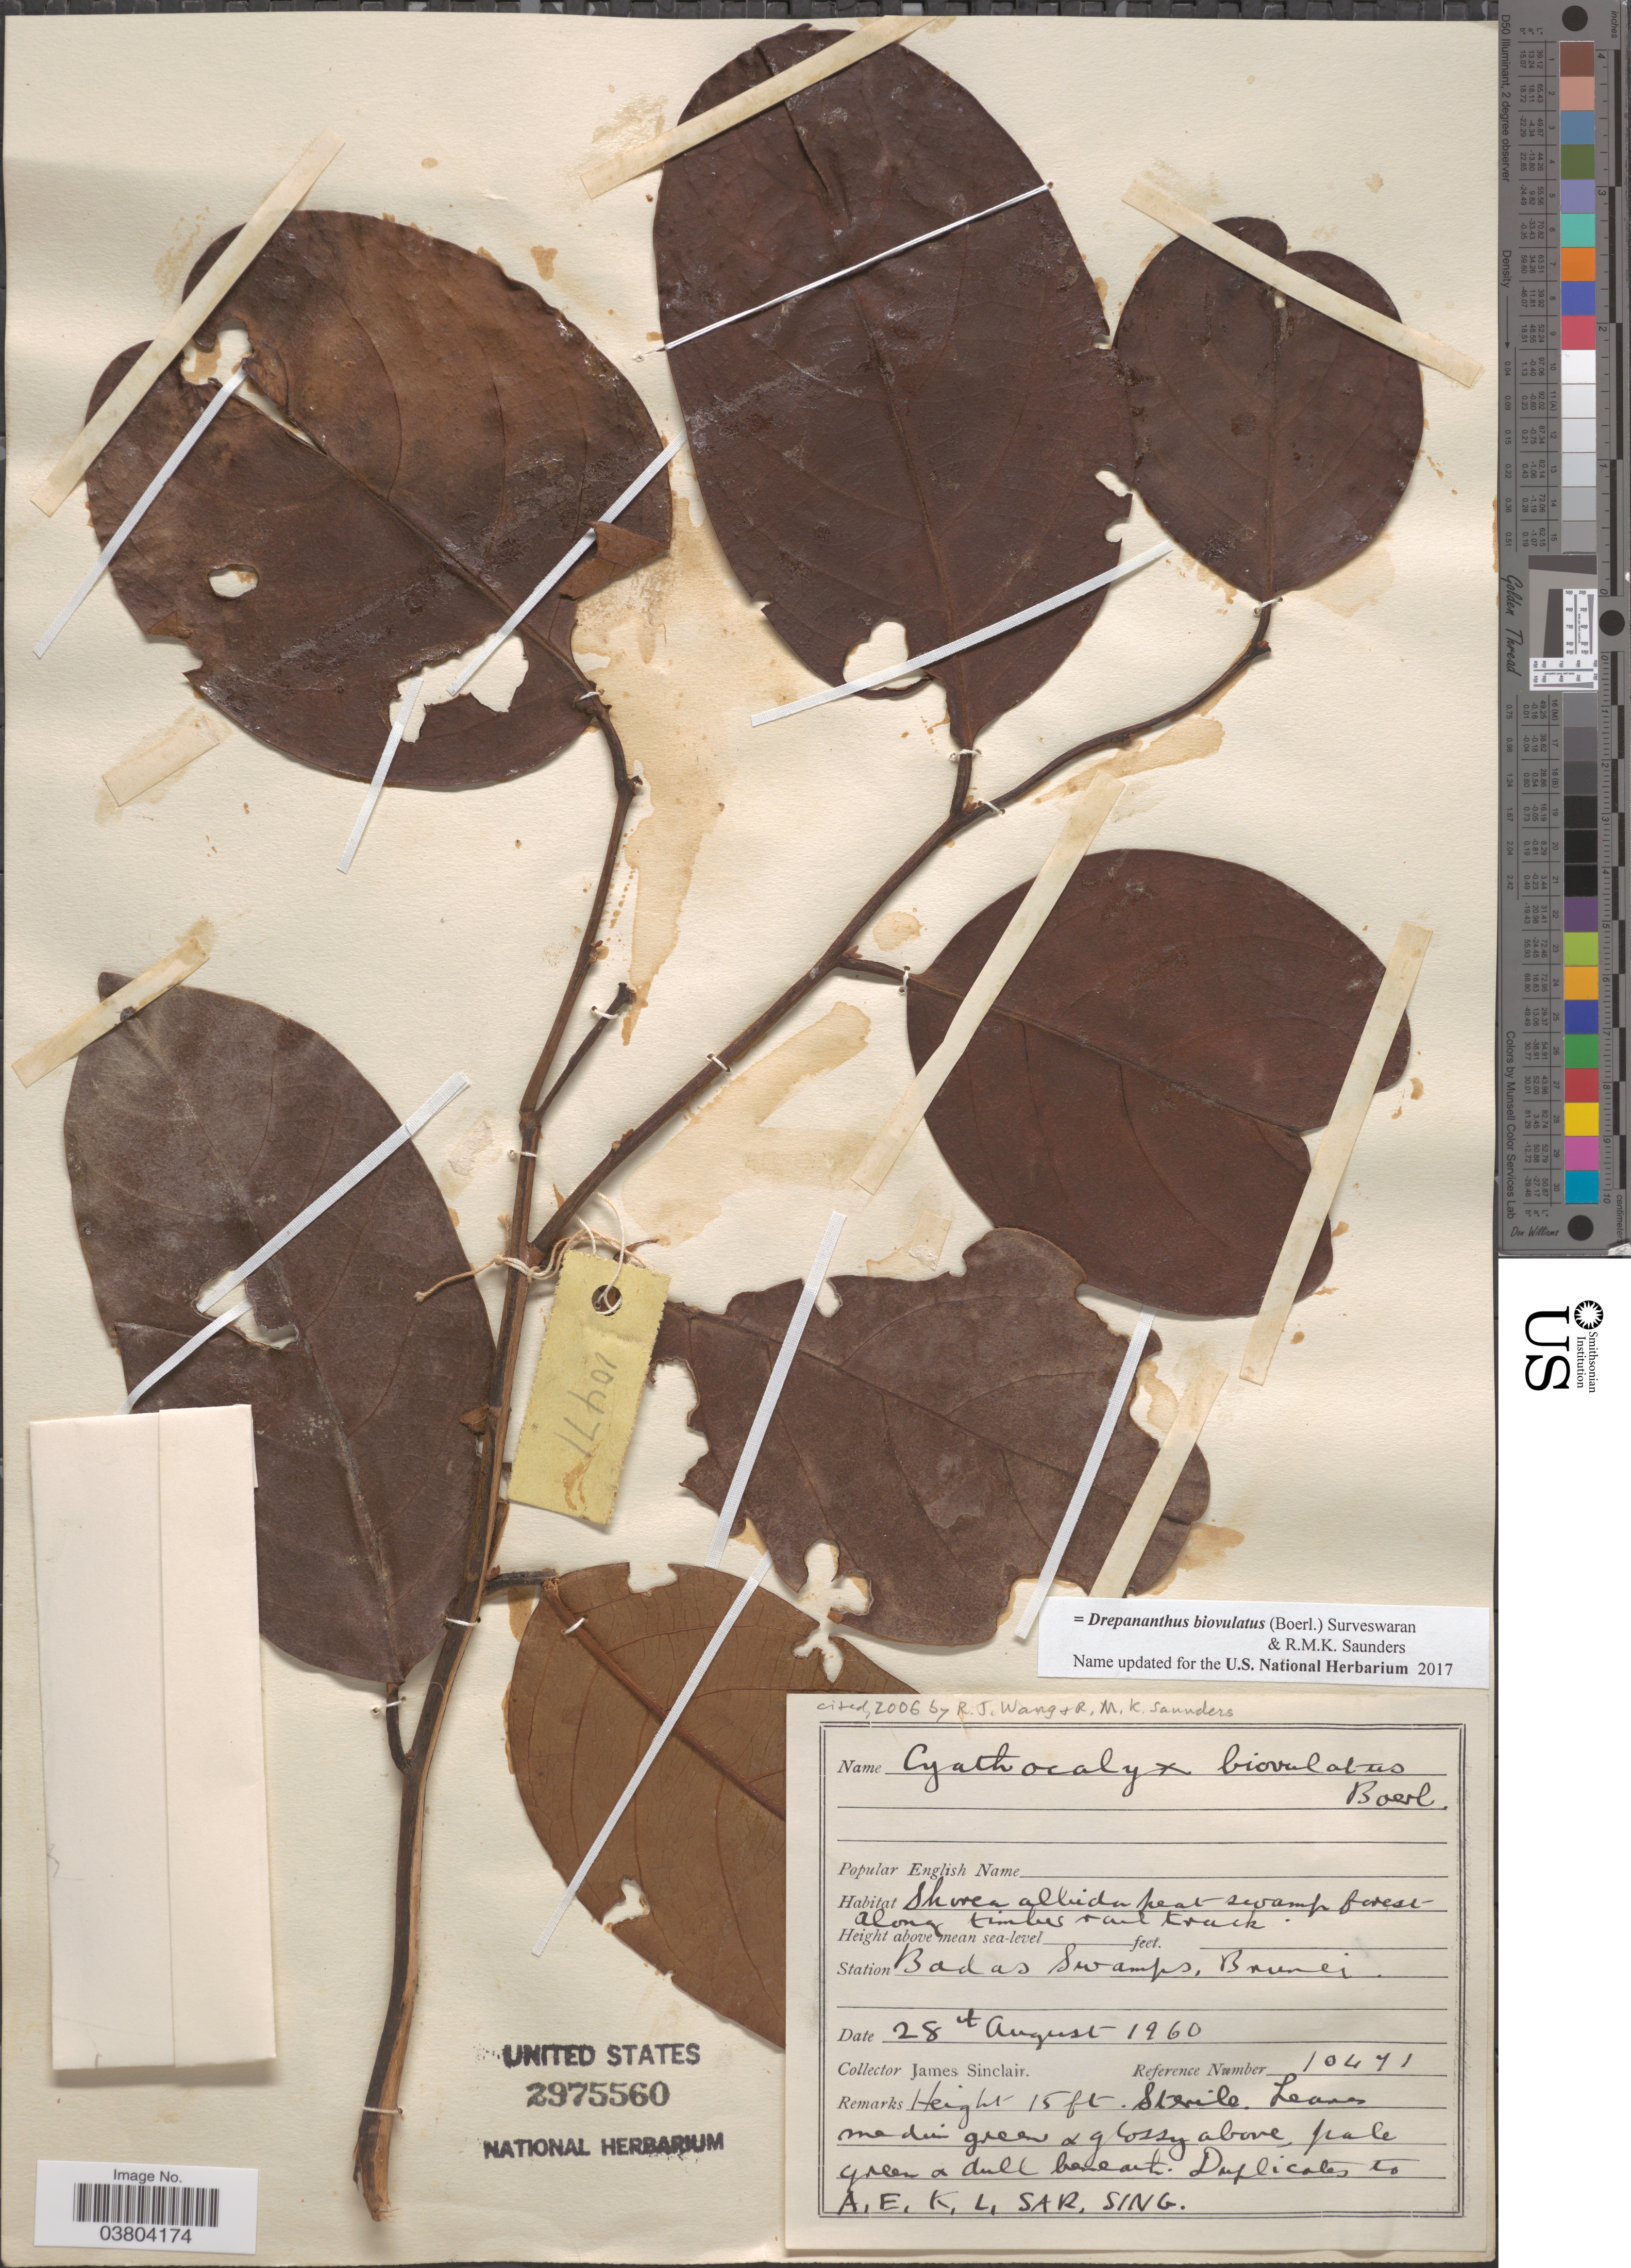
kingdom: Plantae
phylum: Tracheophyta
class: Magnoliopsida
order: Magnoliales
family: Annonaceae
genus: Drepananthus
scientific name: Drepananthus biovulatus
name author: (Boerl.) Surveswaran & R.M.K. Saunders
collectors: J. Sinclair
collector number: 10471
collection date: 1960-08-28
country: Brunei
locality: Station Badas Swamps.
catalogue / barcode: US 2975560